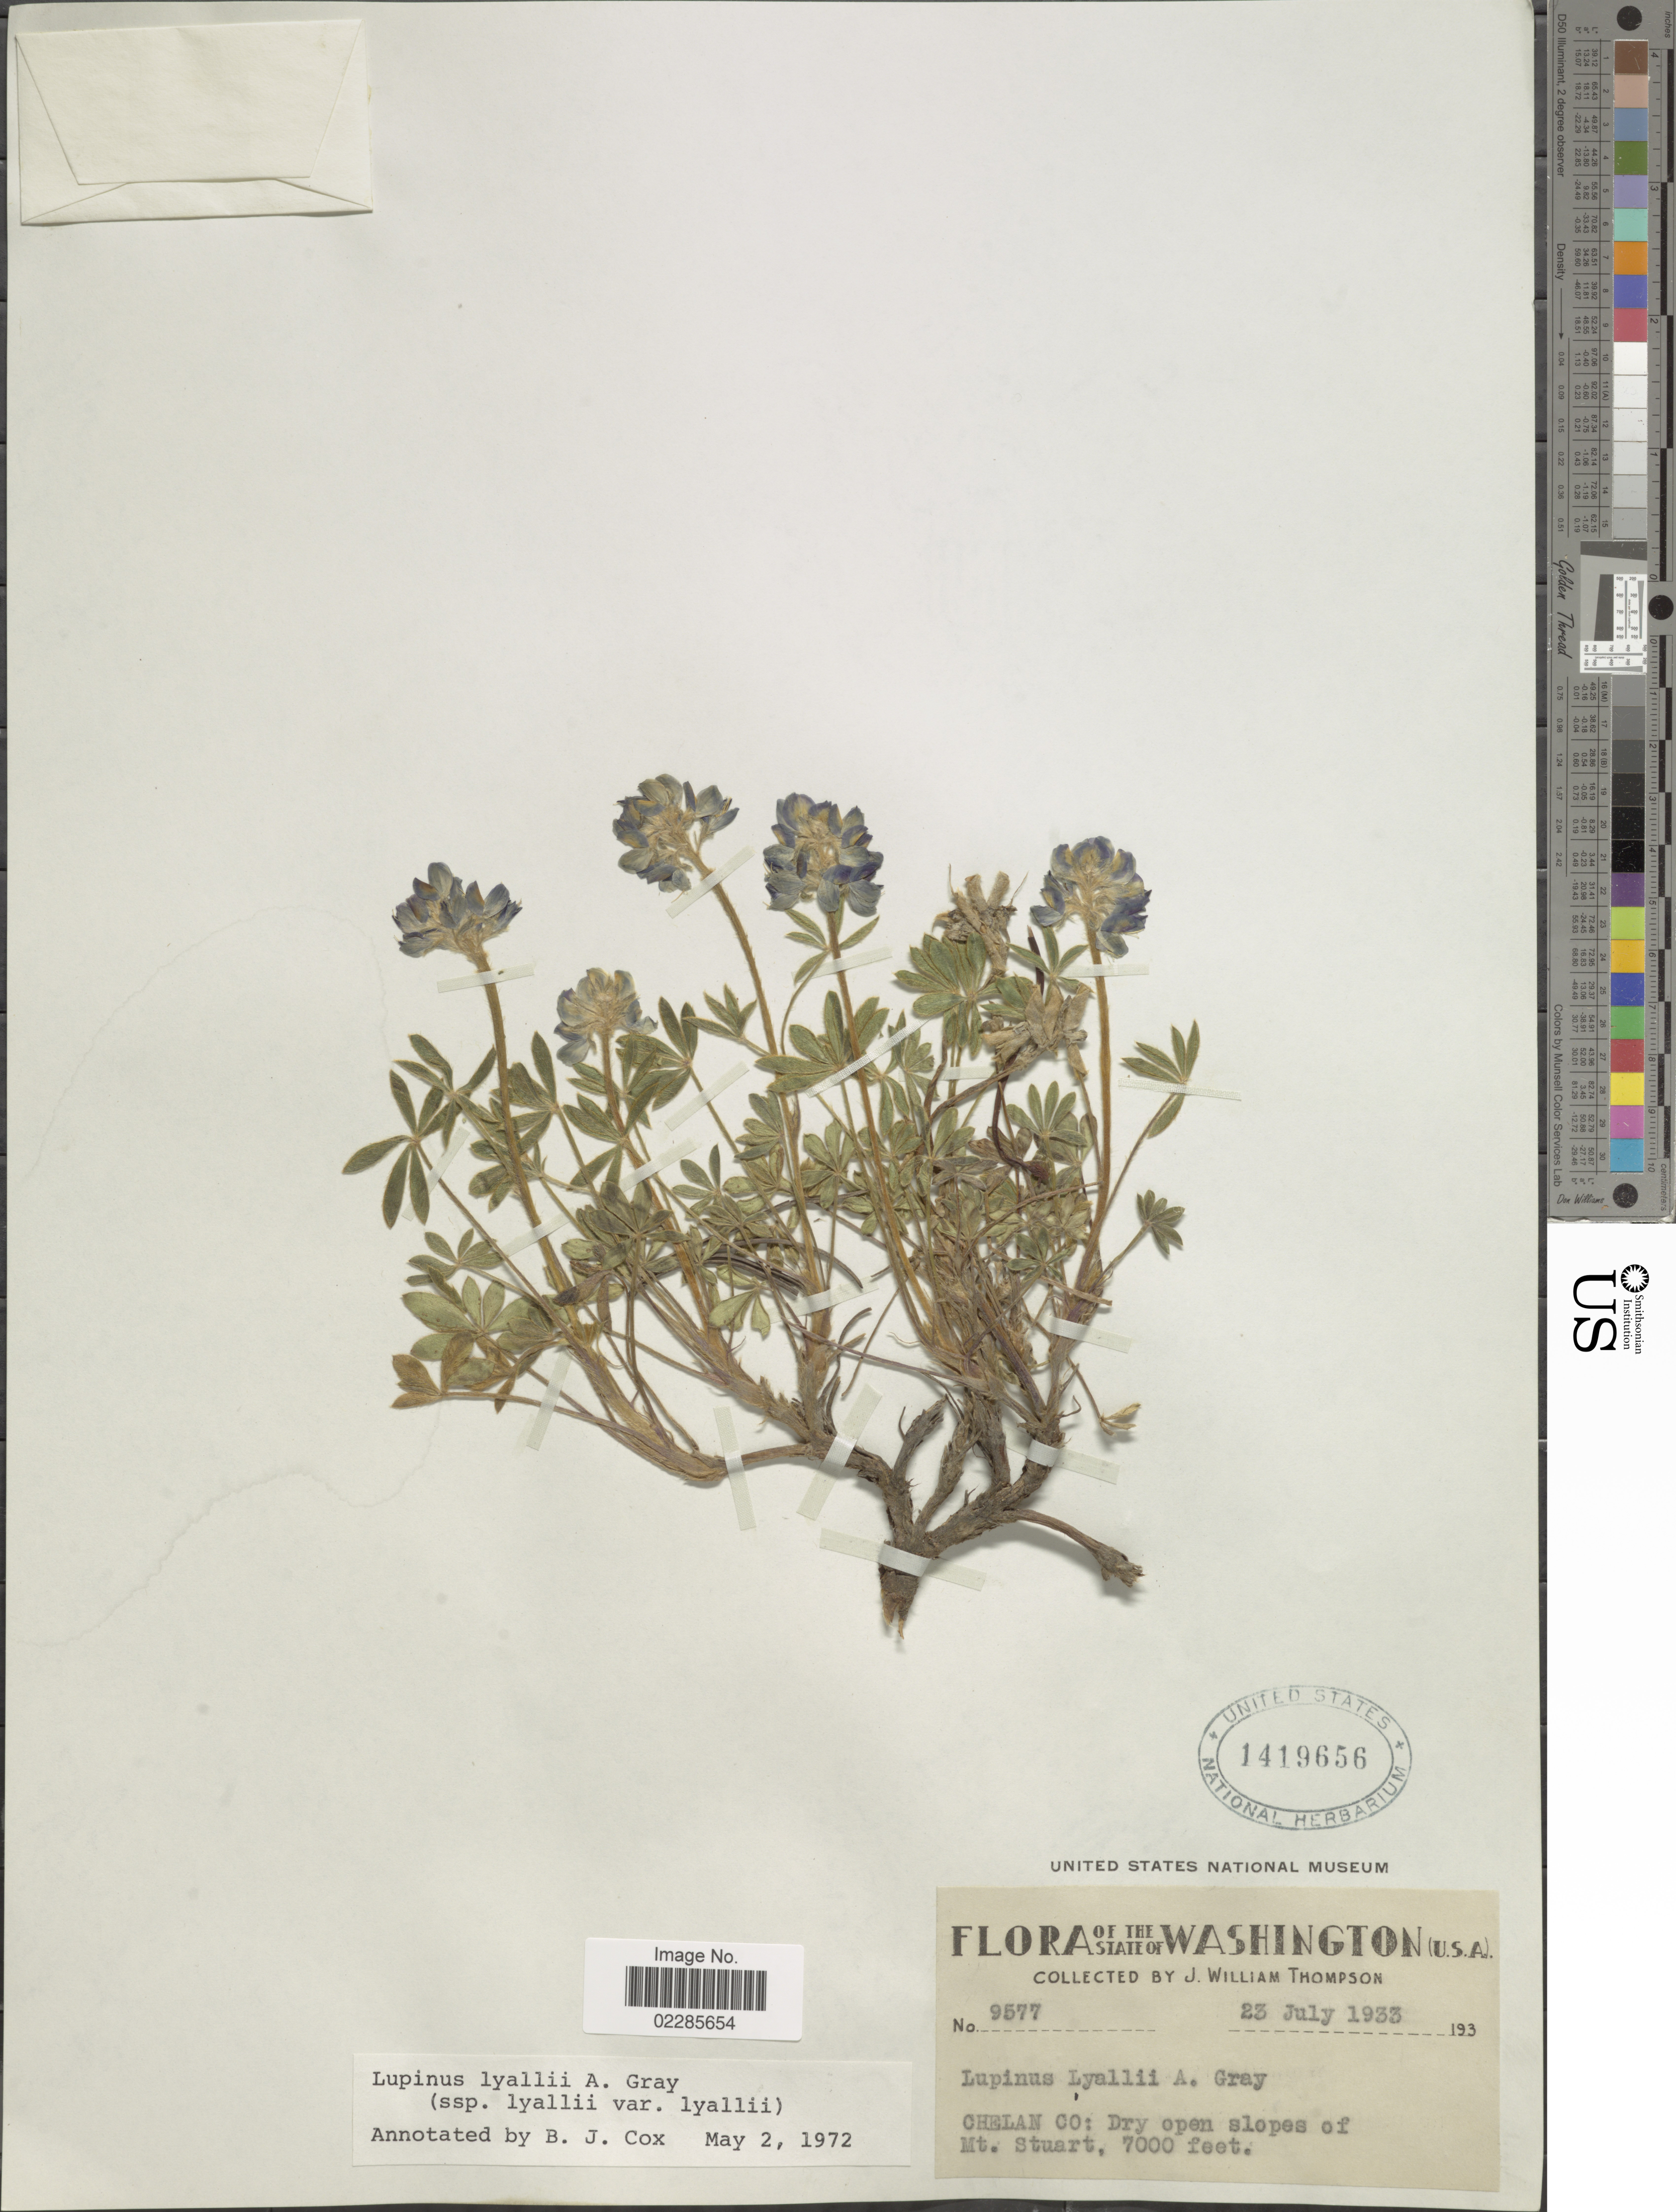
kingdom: Plantae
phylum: Tracheophyta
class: Magnoliopsida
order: Fabales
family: Fabaceae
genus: Lupinus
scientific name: Lupinus lyallii subsp. lyallii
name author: A. Gray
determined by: Cox, B. J.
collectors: J. W. Thompson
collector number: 9577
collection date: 1933-07-23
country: United States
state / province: Washington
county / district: Chelan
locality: Chelan Co: dry open slopes of Mt Stuart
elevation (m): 2134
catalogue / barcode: US 1419656